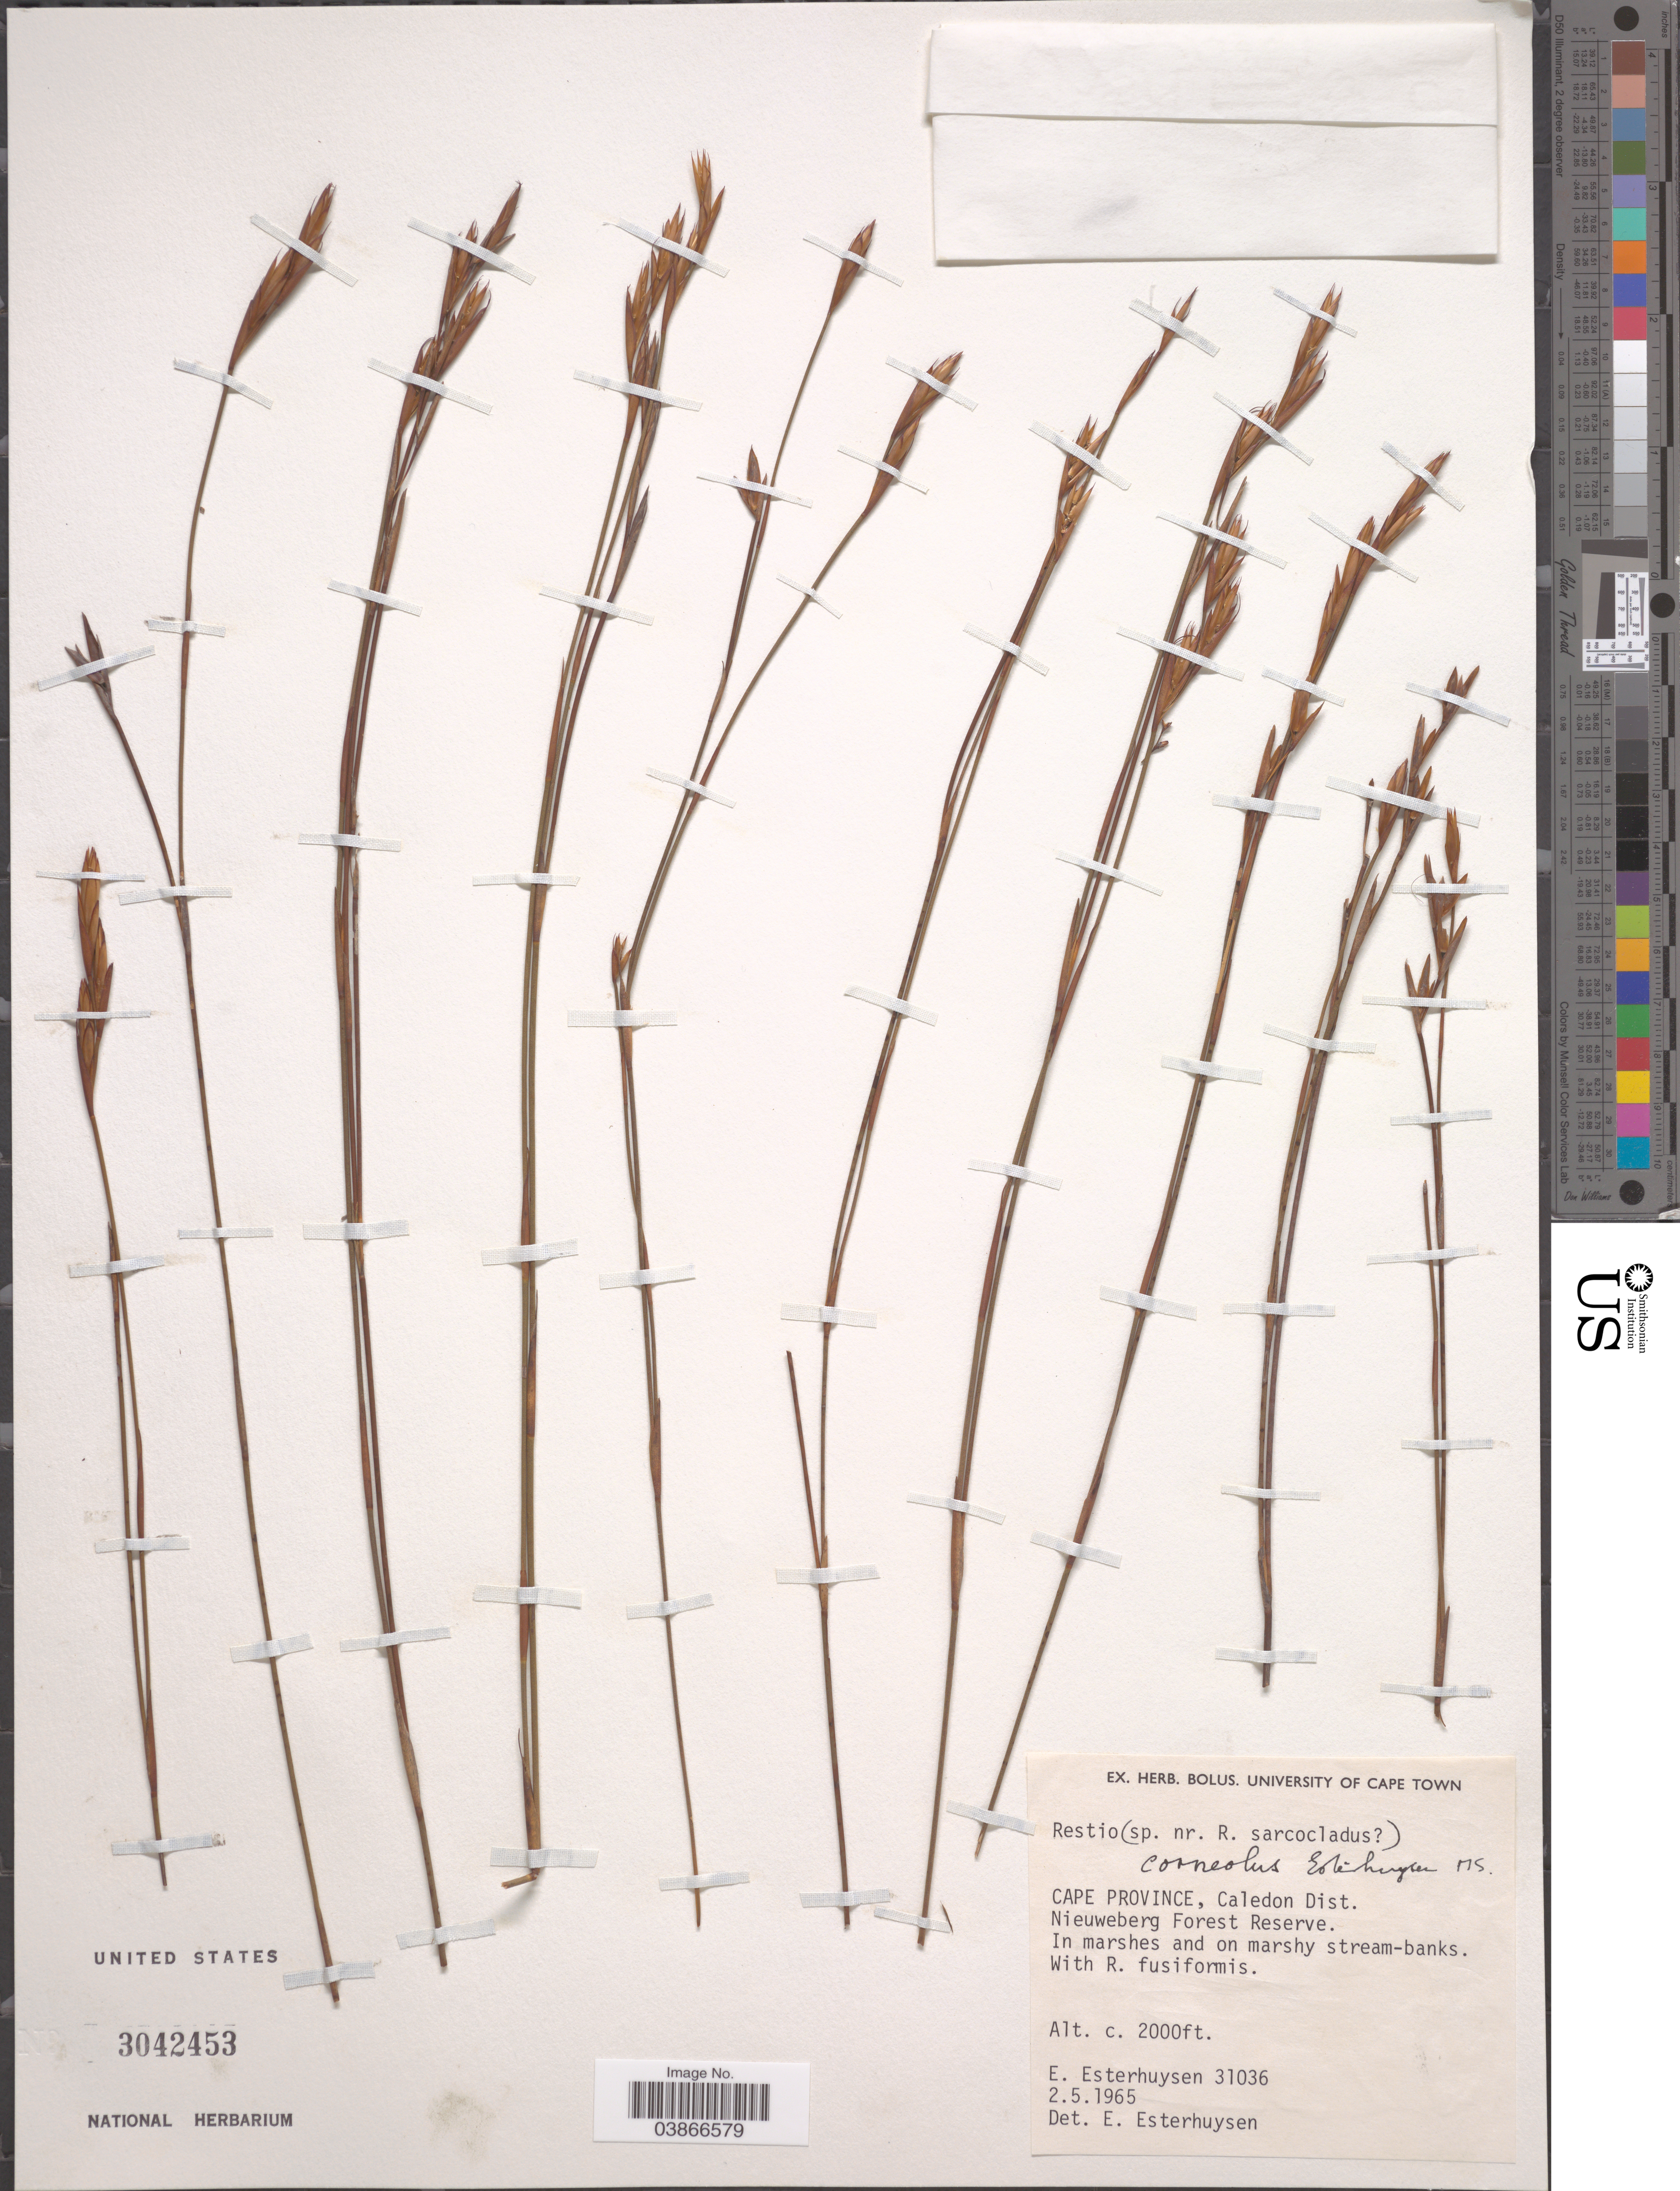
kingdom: Plantae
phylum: Tracheophyta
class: Liliopsida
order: Poales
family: Restionaceae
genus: Restio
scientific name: Restio corneolus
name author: Esterh.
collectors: E. E. Esterhuysen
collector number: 31036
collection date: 1965-05-02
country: South Africa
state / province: Western Cape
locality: Caledon Dist. Nieweberg Forest Reserve.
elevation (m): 610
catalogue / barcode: US 3042453